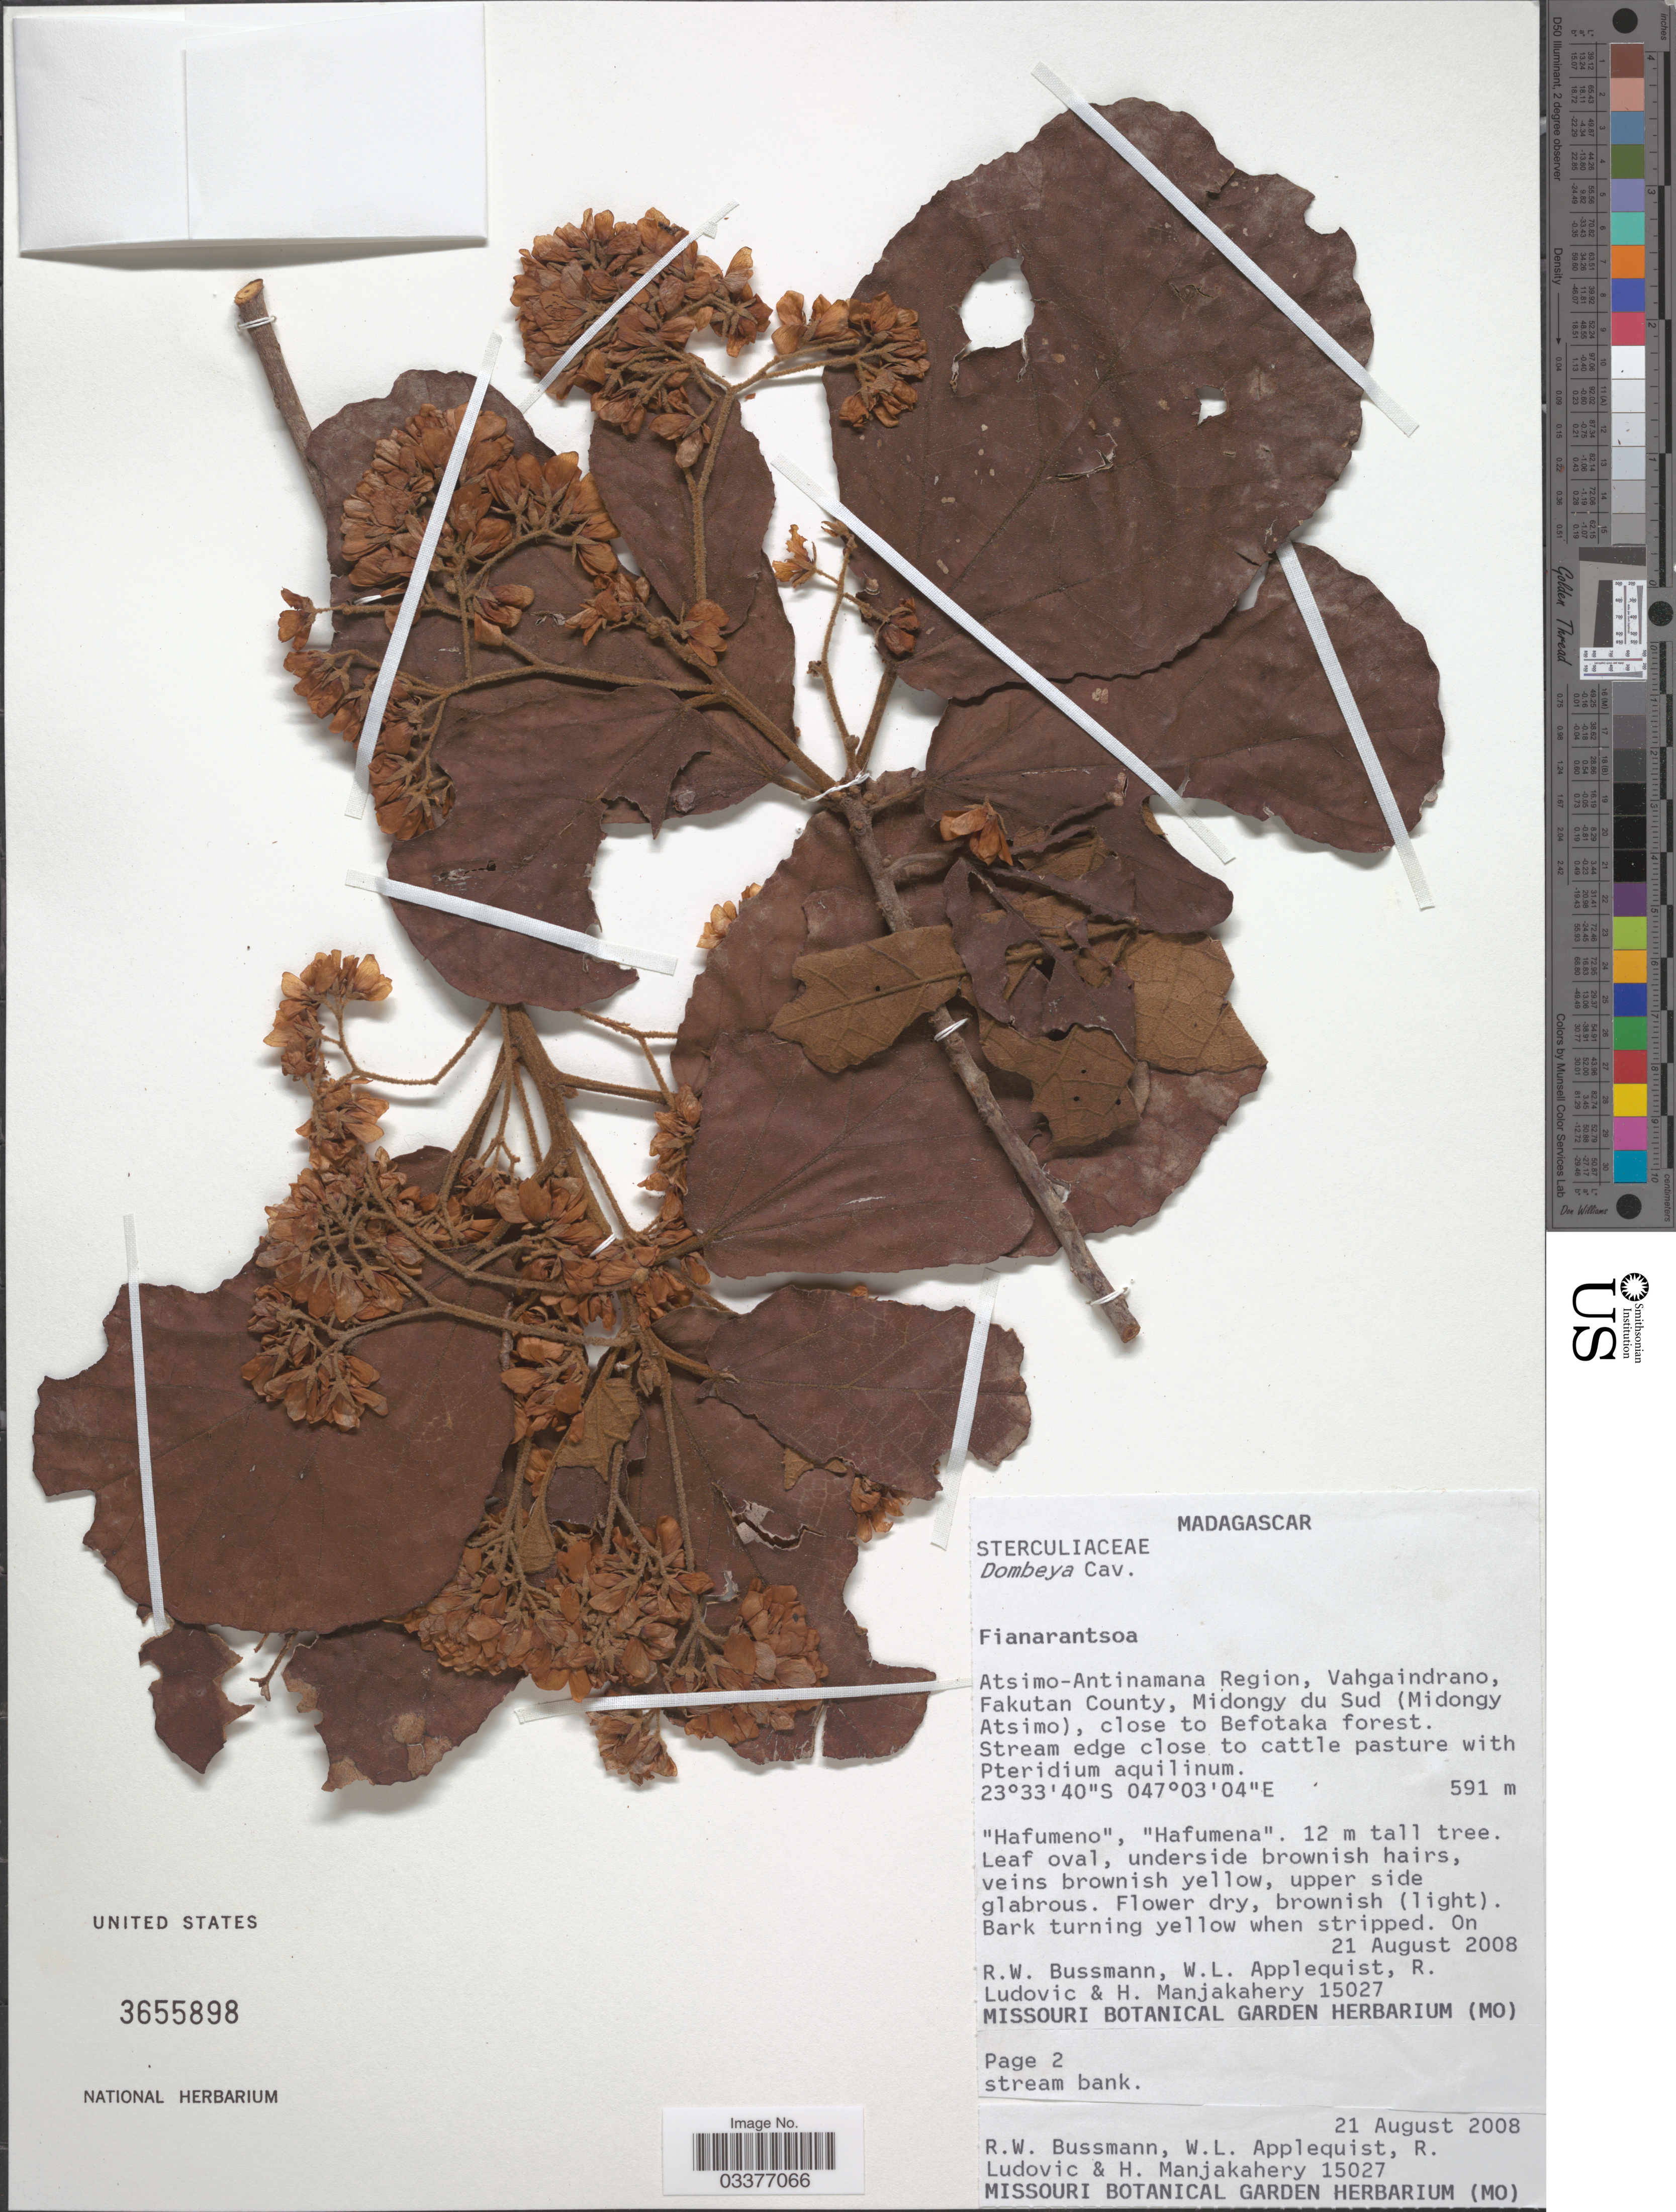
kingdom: Plantae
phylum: Tracheophyta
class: Magnoliopsida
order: Malvales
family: Malvaceae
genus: Dombeya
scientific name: Dombeya sp.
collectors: R. W. Bussmann, W. Applequist, R. Ludovic & H. N. Manjakahery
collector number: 15027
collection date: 2008-08-21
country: Madagascar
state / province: Atsimo-Atsinanana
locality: Atsimo-Antinamana Region, Vahgaindrano, Fakutan County, Midongy du Sud (Midongy Atsimo), close to Befotaka forest.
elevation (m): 591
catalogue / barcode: US 3655898